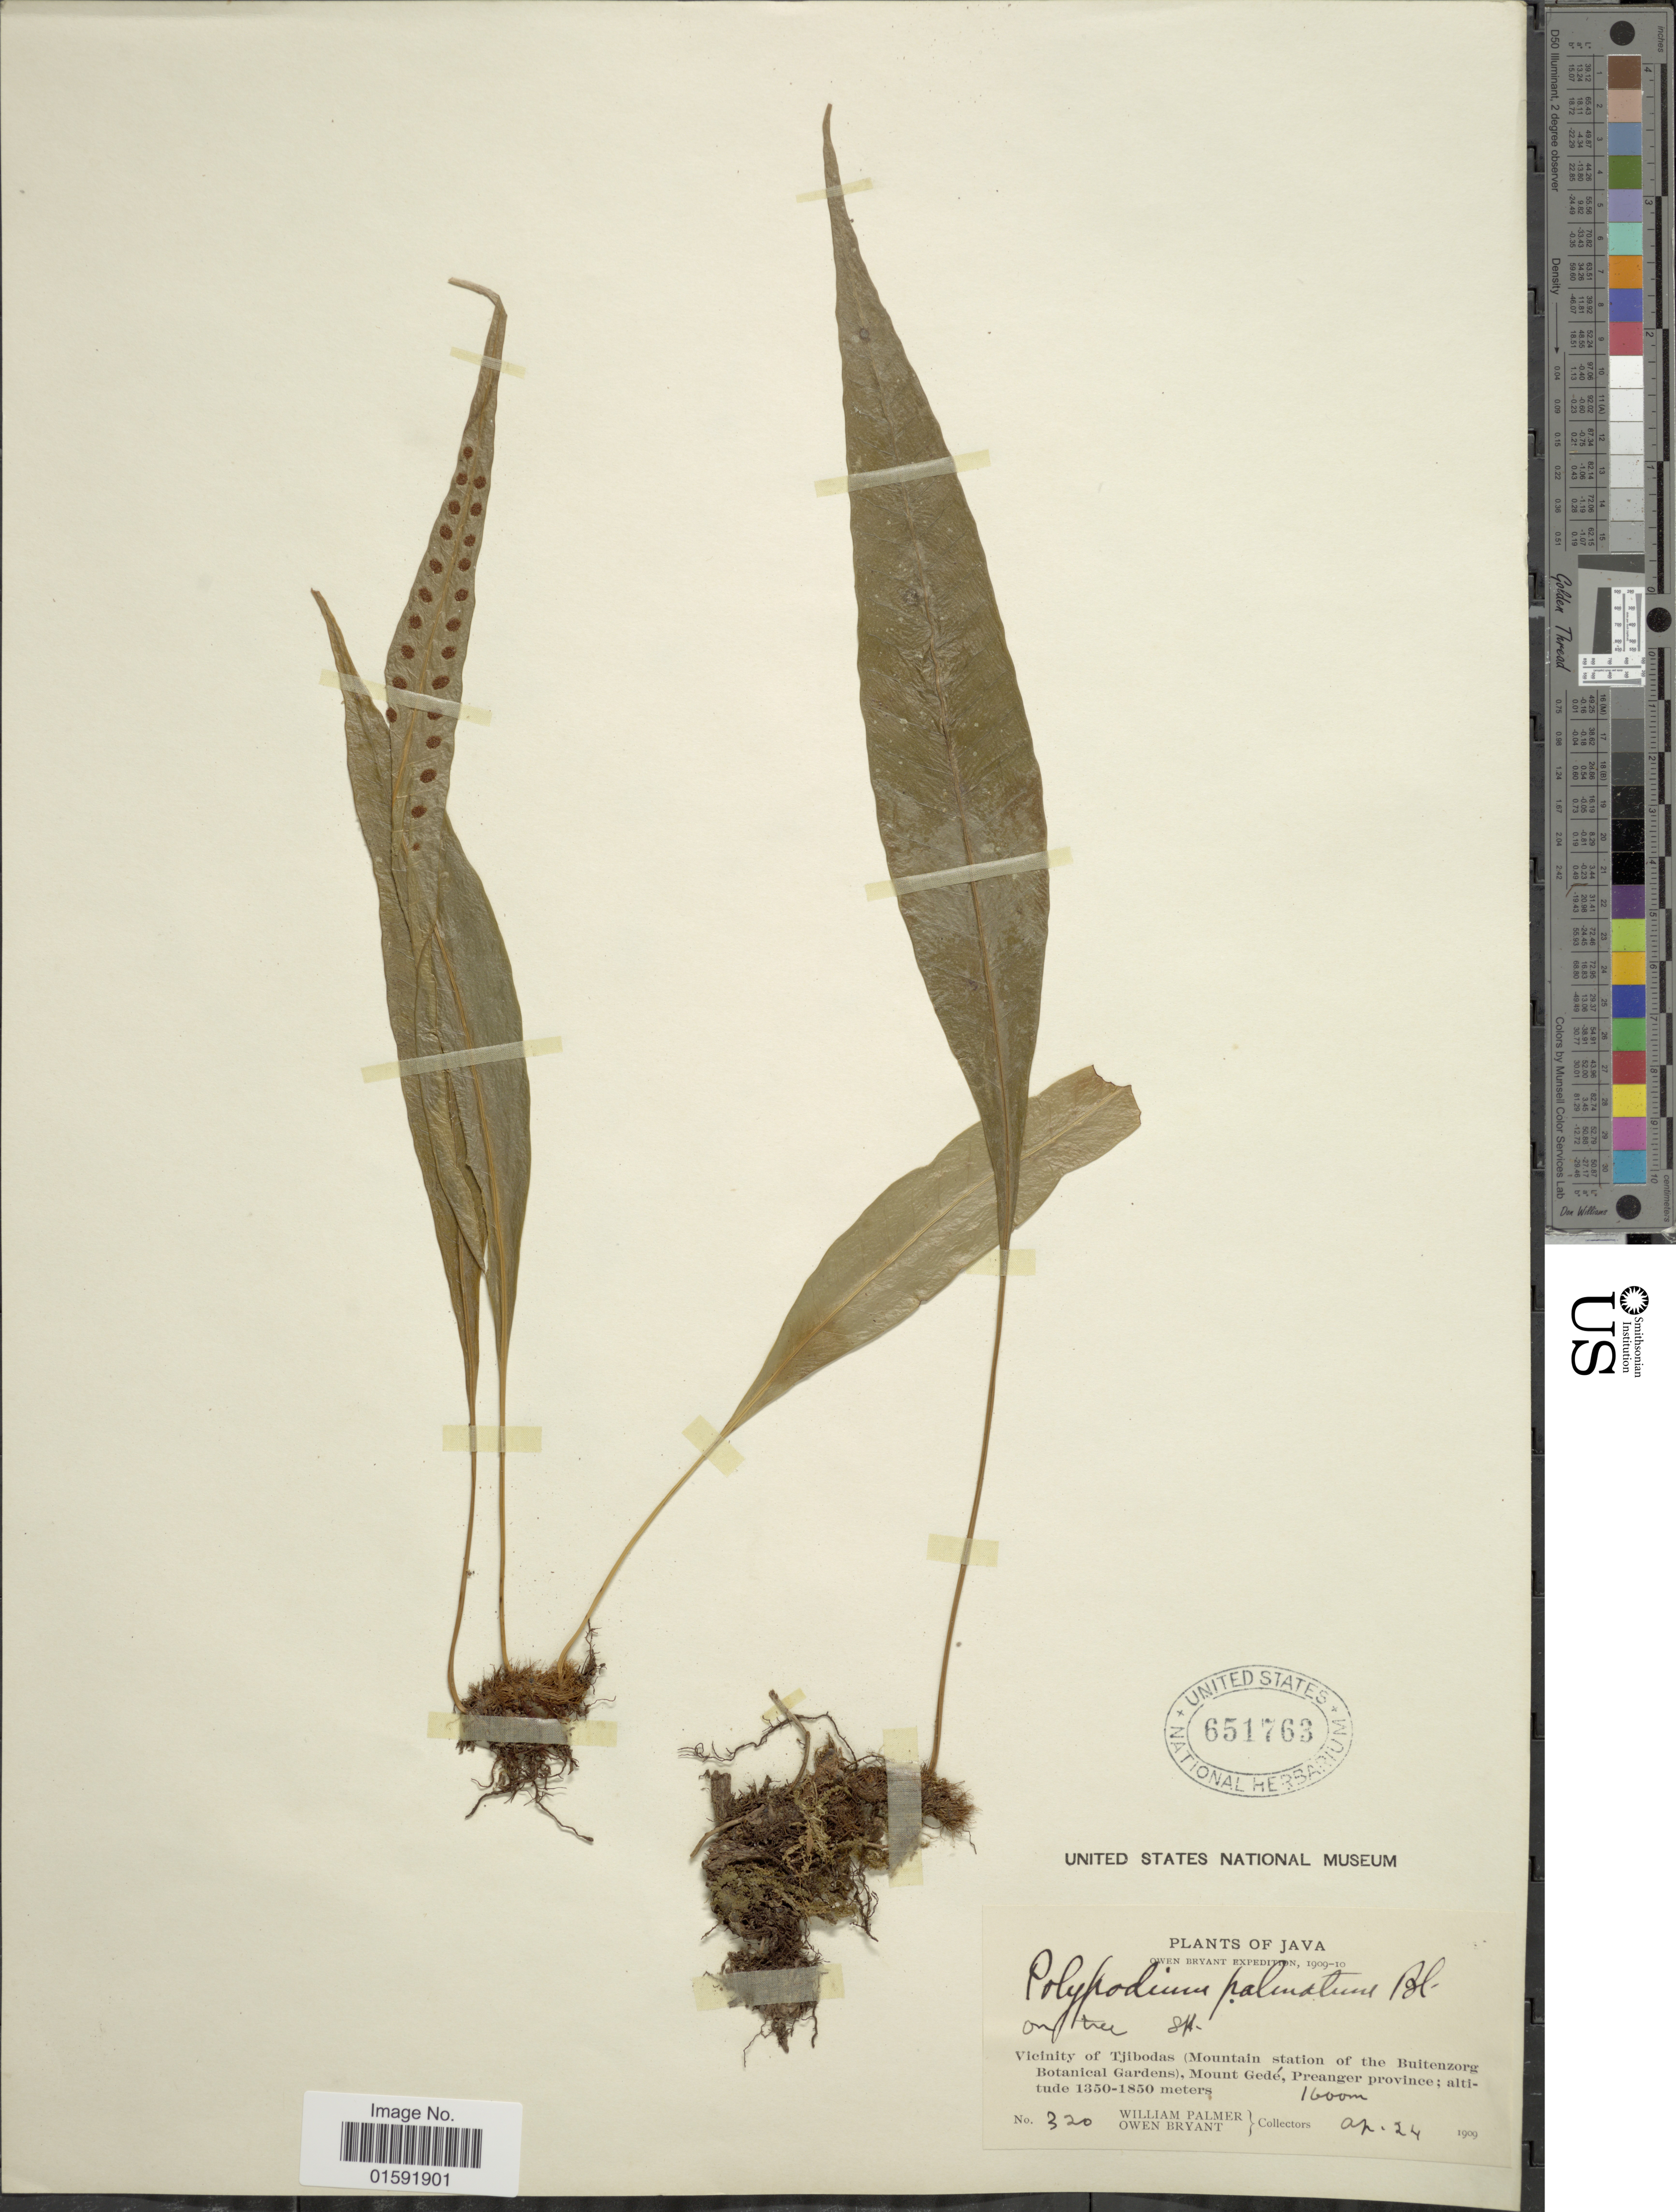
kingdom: Plantae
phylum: Tracheophyta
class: Polypodiopsida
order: Polypodiales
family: Polypodiaceae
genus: Selliguea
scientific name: Selliguea taeniata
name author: Parris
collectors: W. Palmer & O. Bryant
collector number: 320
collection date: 1909-04-24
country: Indonesia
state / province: Java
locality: Vicinity of Tjibodas (Mountain station of the Buitenzorg Botanical Gardens), Mount Gedé, Preanger Province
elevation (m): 1600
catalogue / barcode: US 651763